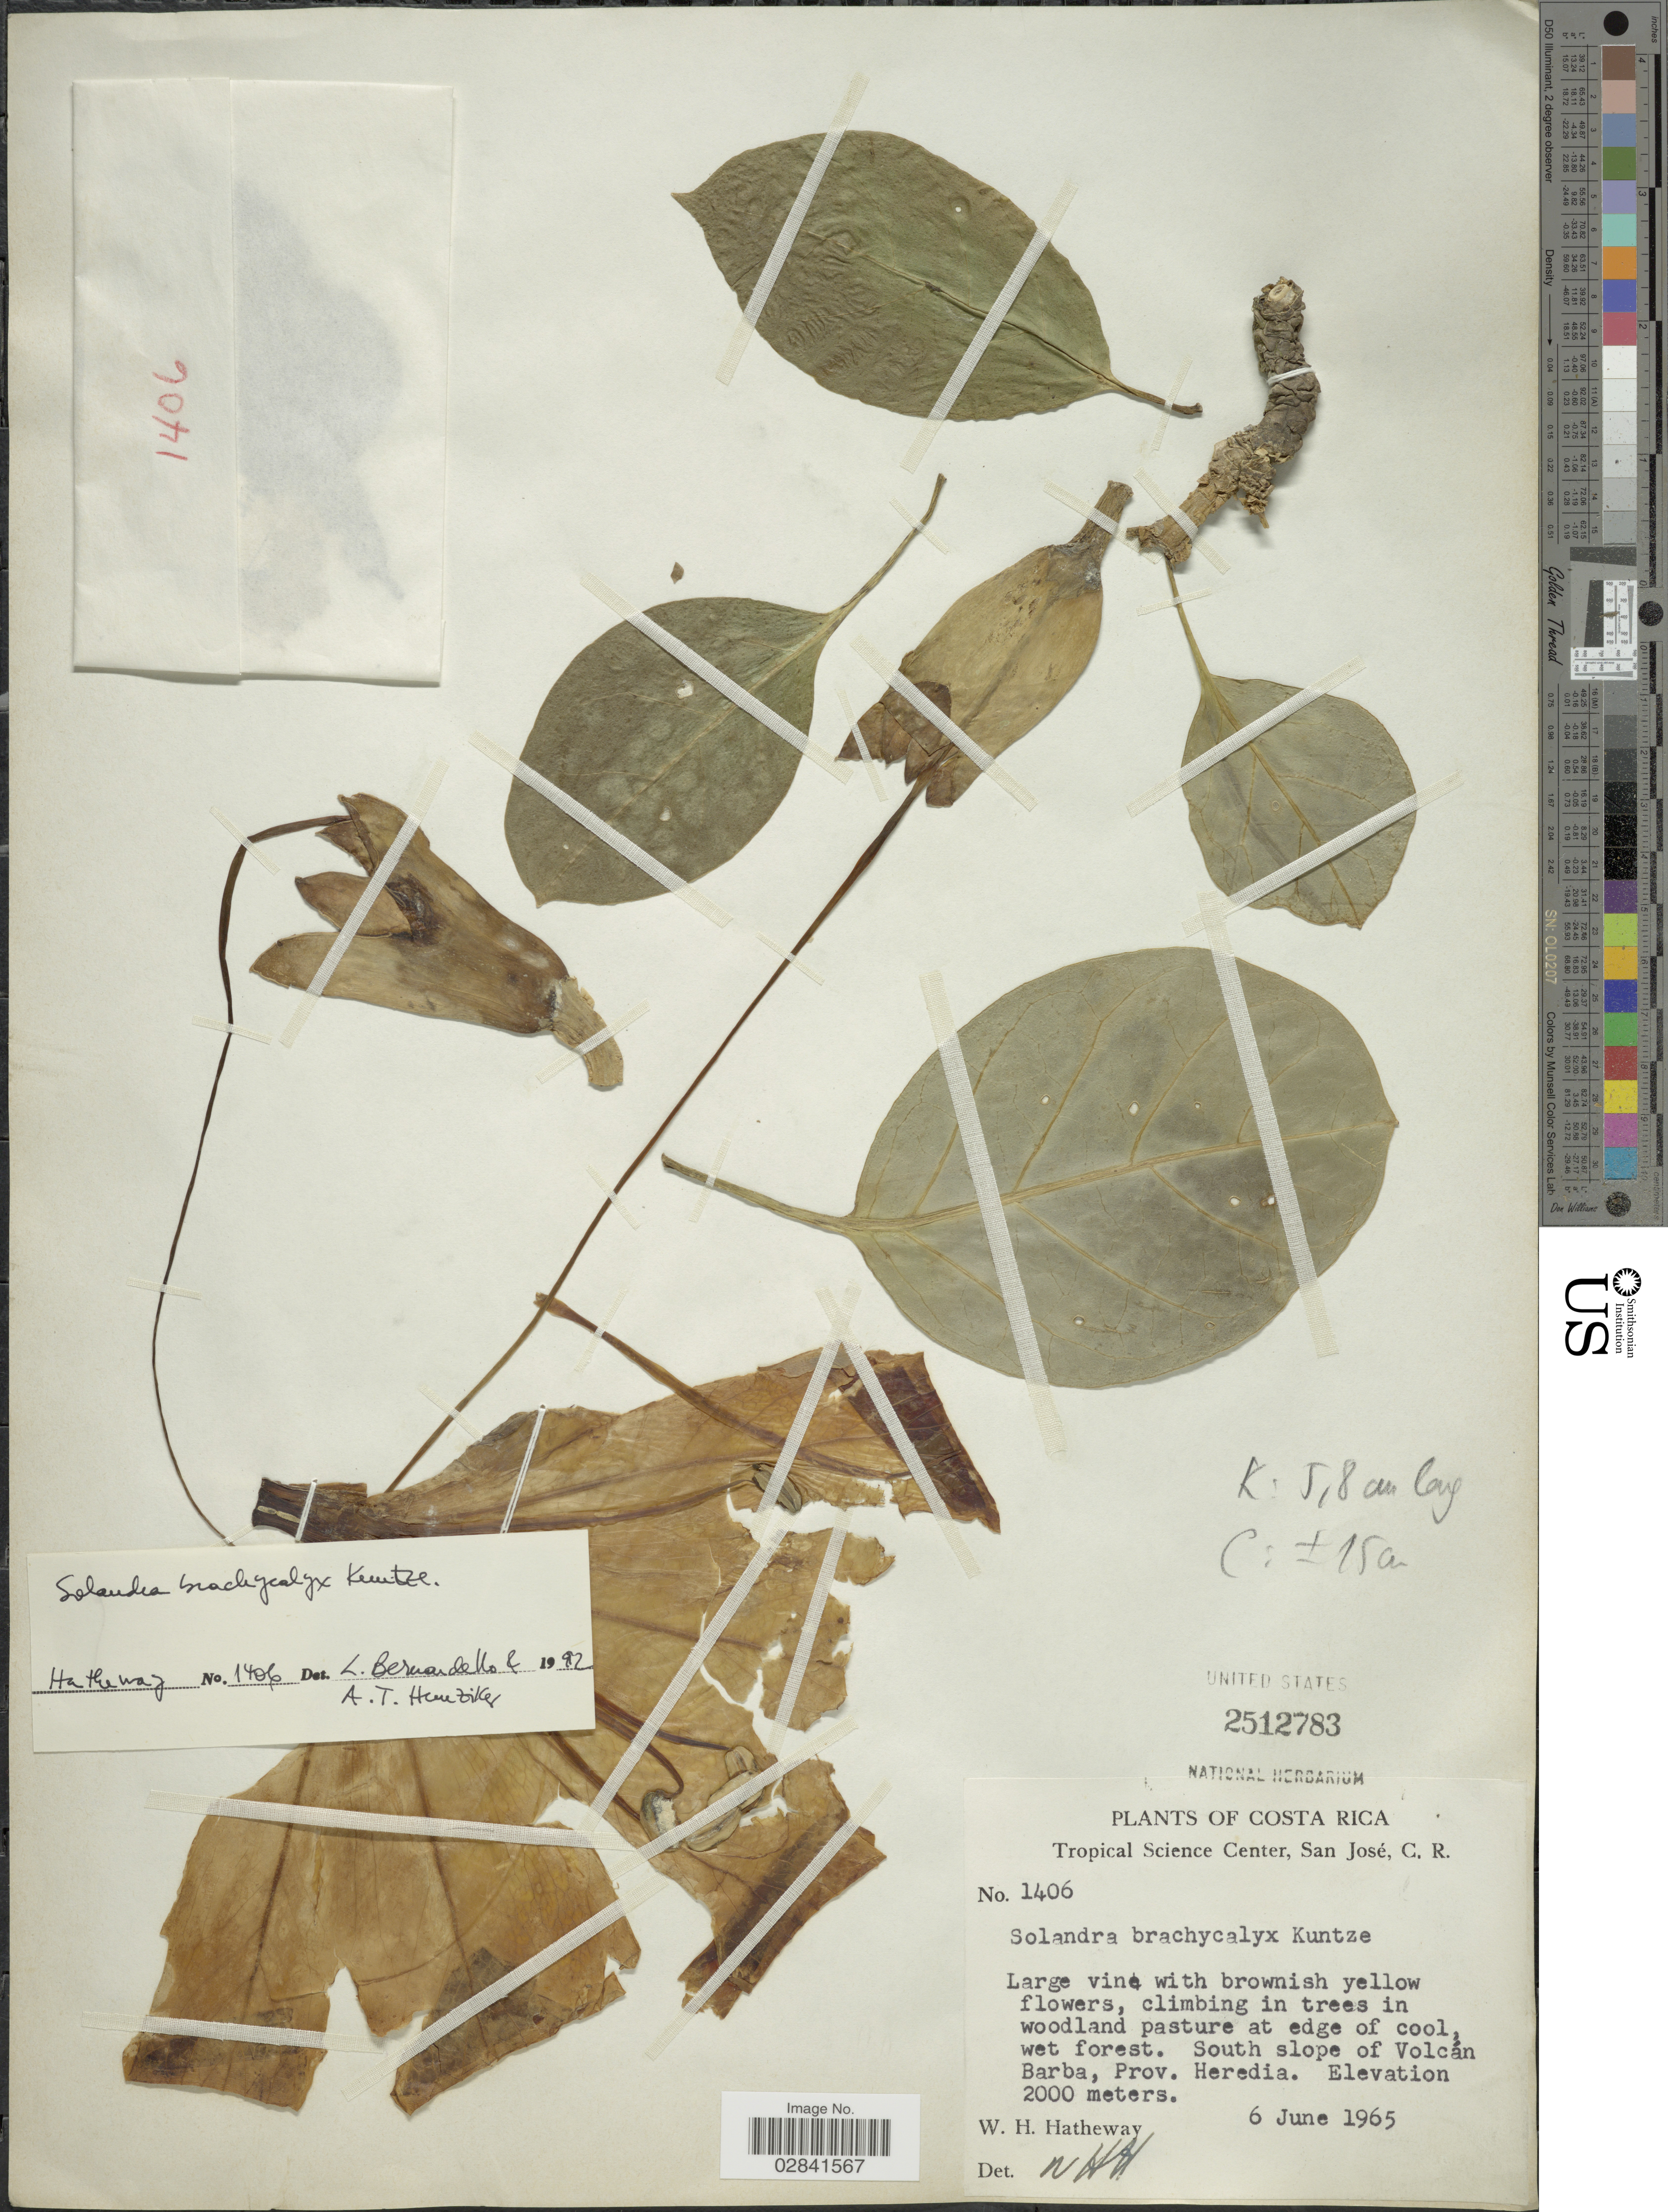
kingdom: Plantae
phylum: Tracheophyta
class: Magnoliopsida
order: Solanales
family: Solanaceae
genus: Solandra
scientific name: Solandra brachycalyx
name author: Kuntze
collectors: W. H. Hatheway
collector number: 1406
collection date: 1965-06-06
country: Costa Rica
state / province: Heredia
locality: South slope of Volcán Barba.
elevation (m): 2000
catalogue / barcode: US 2512783